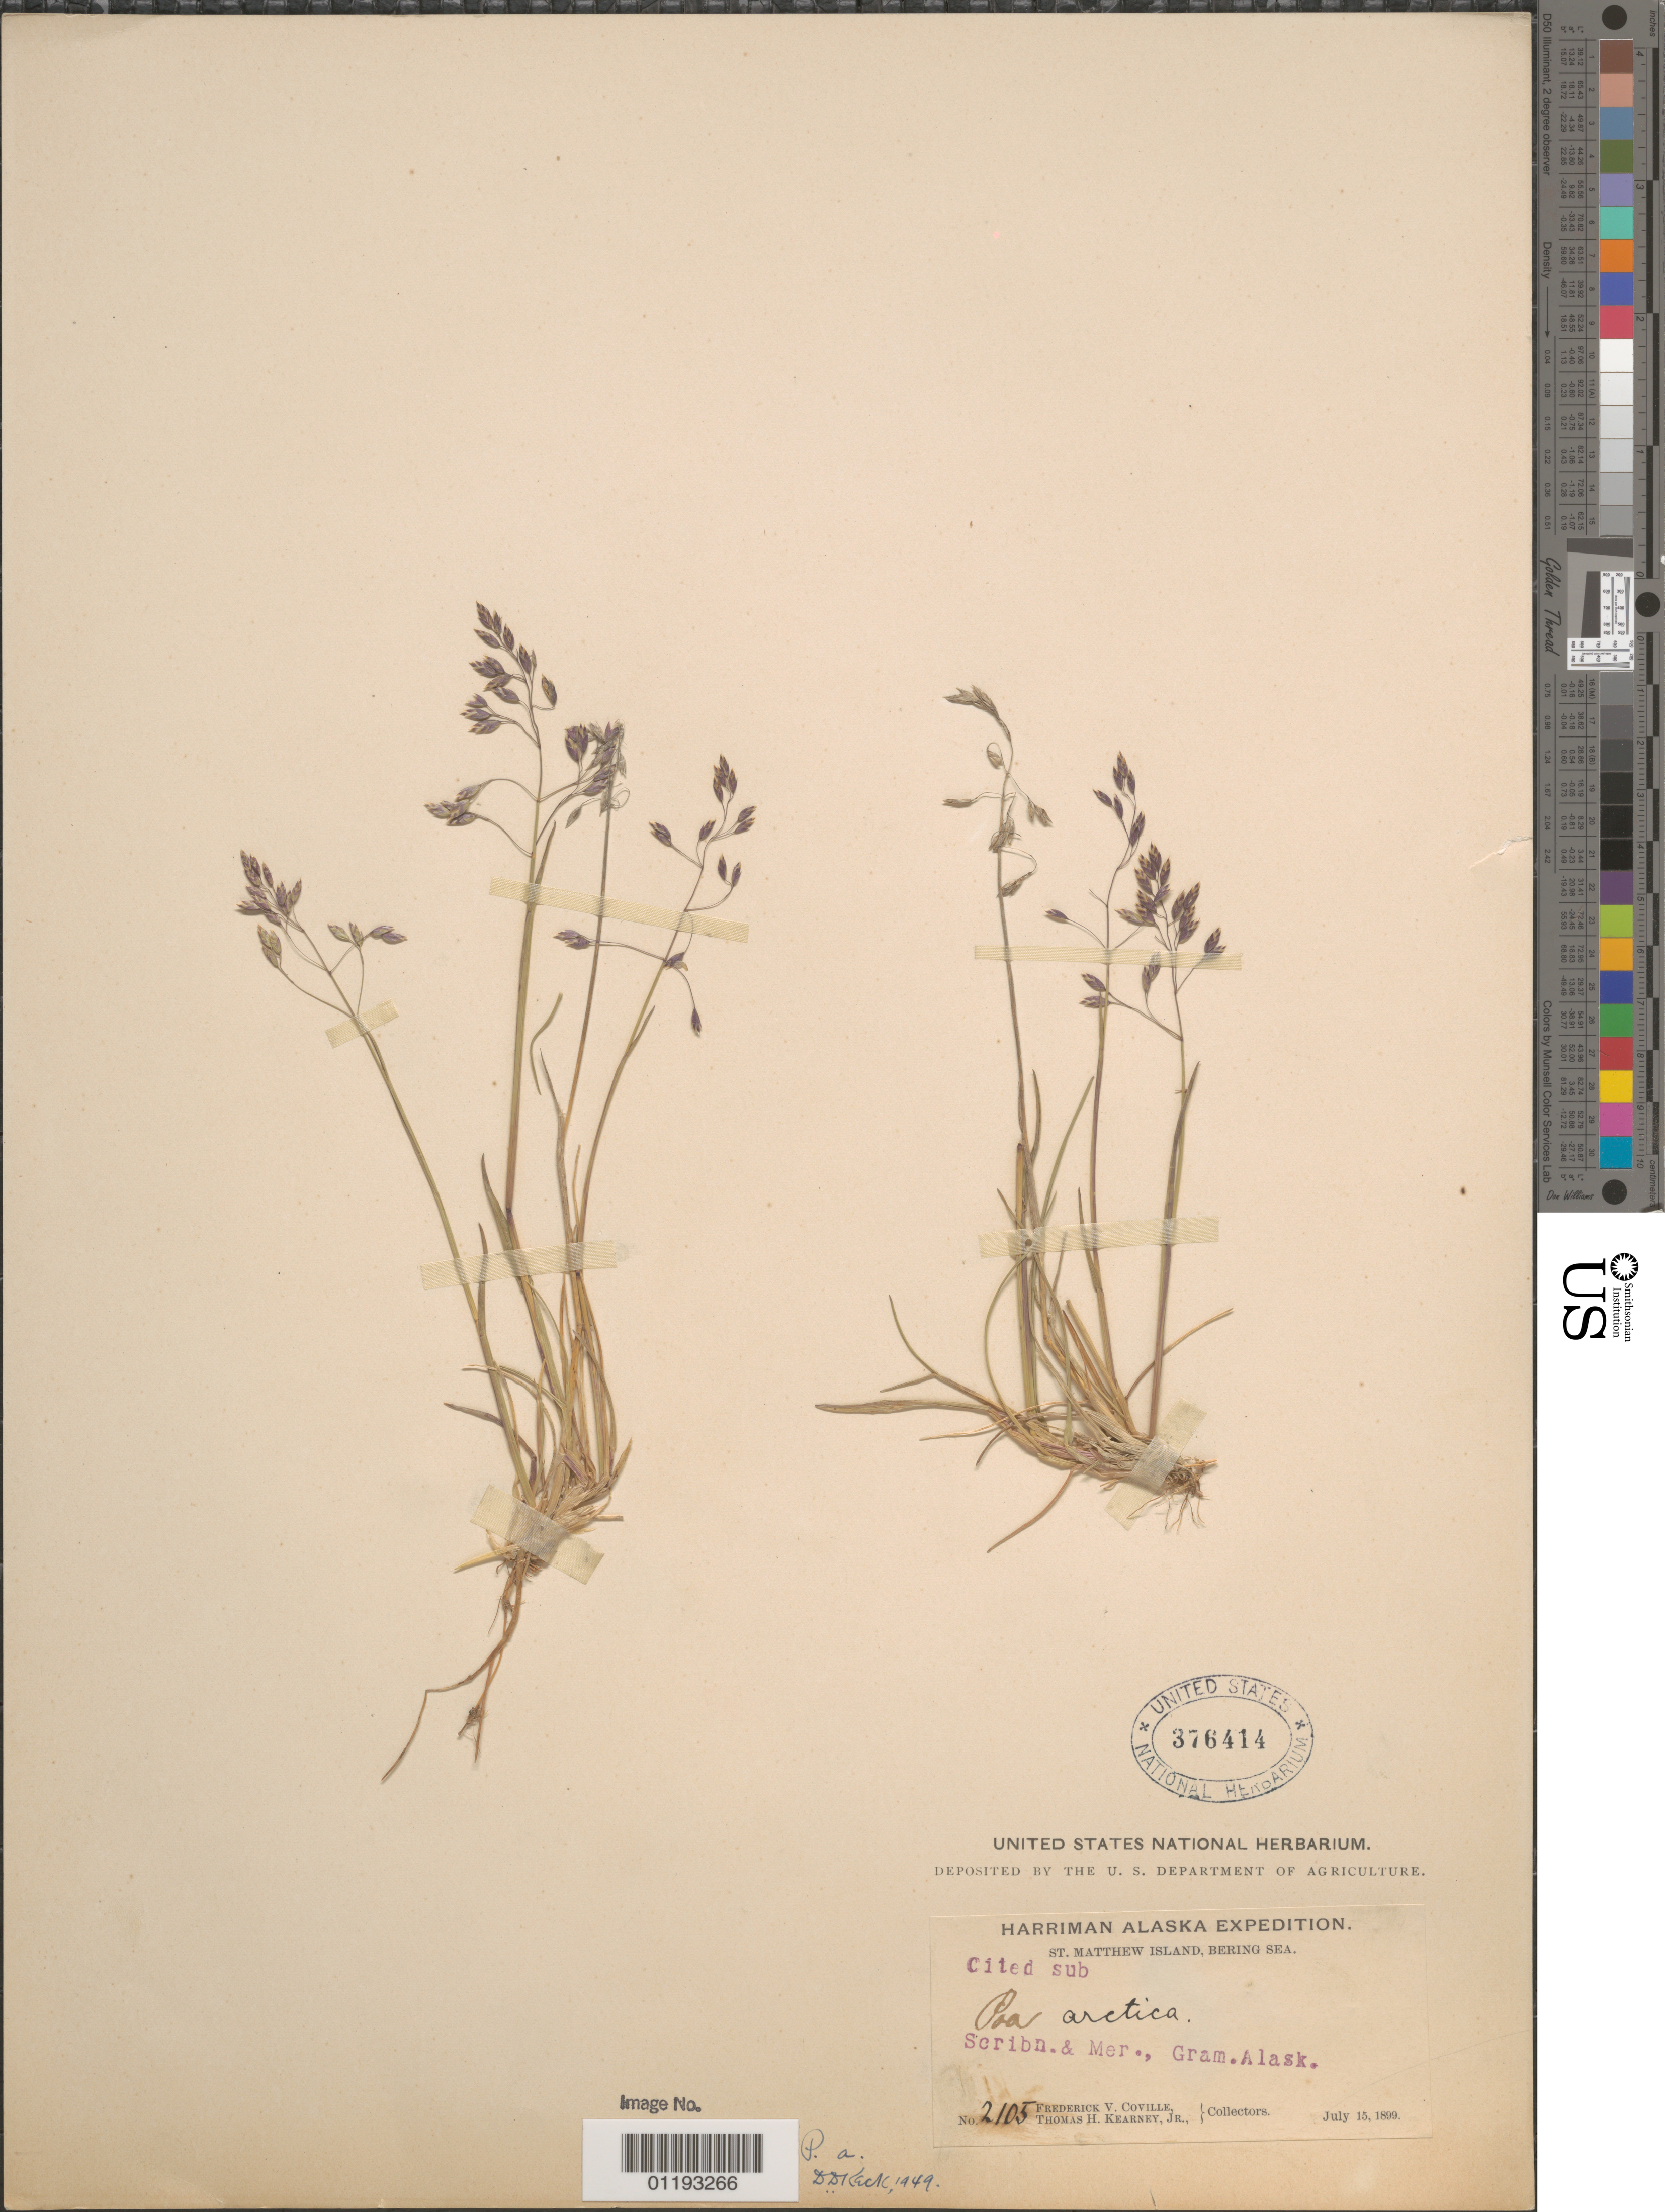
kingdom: Plantae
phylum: Tracheophyta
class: Liliopsida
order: Poales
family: Poaceae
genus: Poa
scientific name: Poa arctica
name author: R. Br.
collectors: F. V. Coville & T. H. Kearney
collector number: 2105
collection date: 1899-07-15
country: United States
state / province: Alaska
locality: St. Matthew Island, Bering Sea.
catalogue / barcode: US 376414